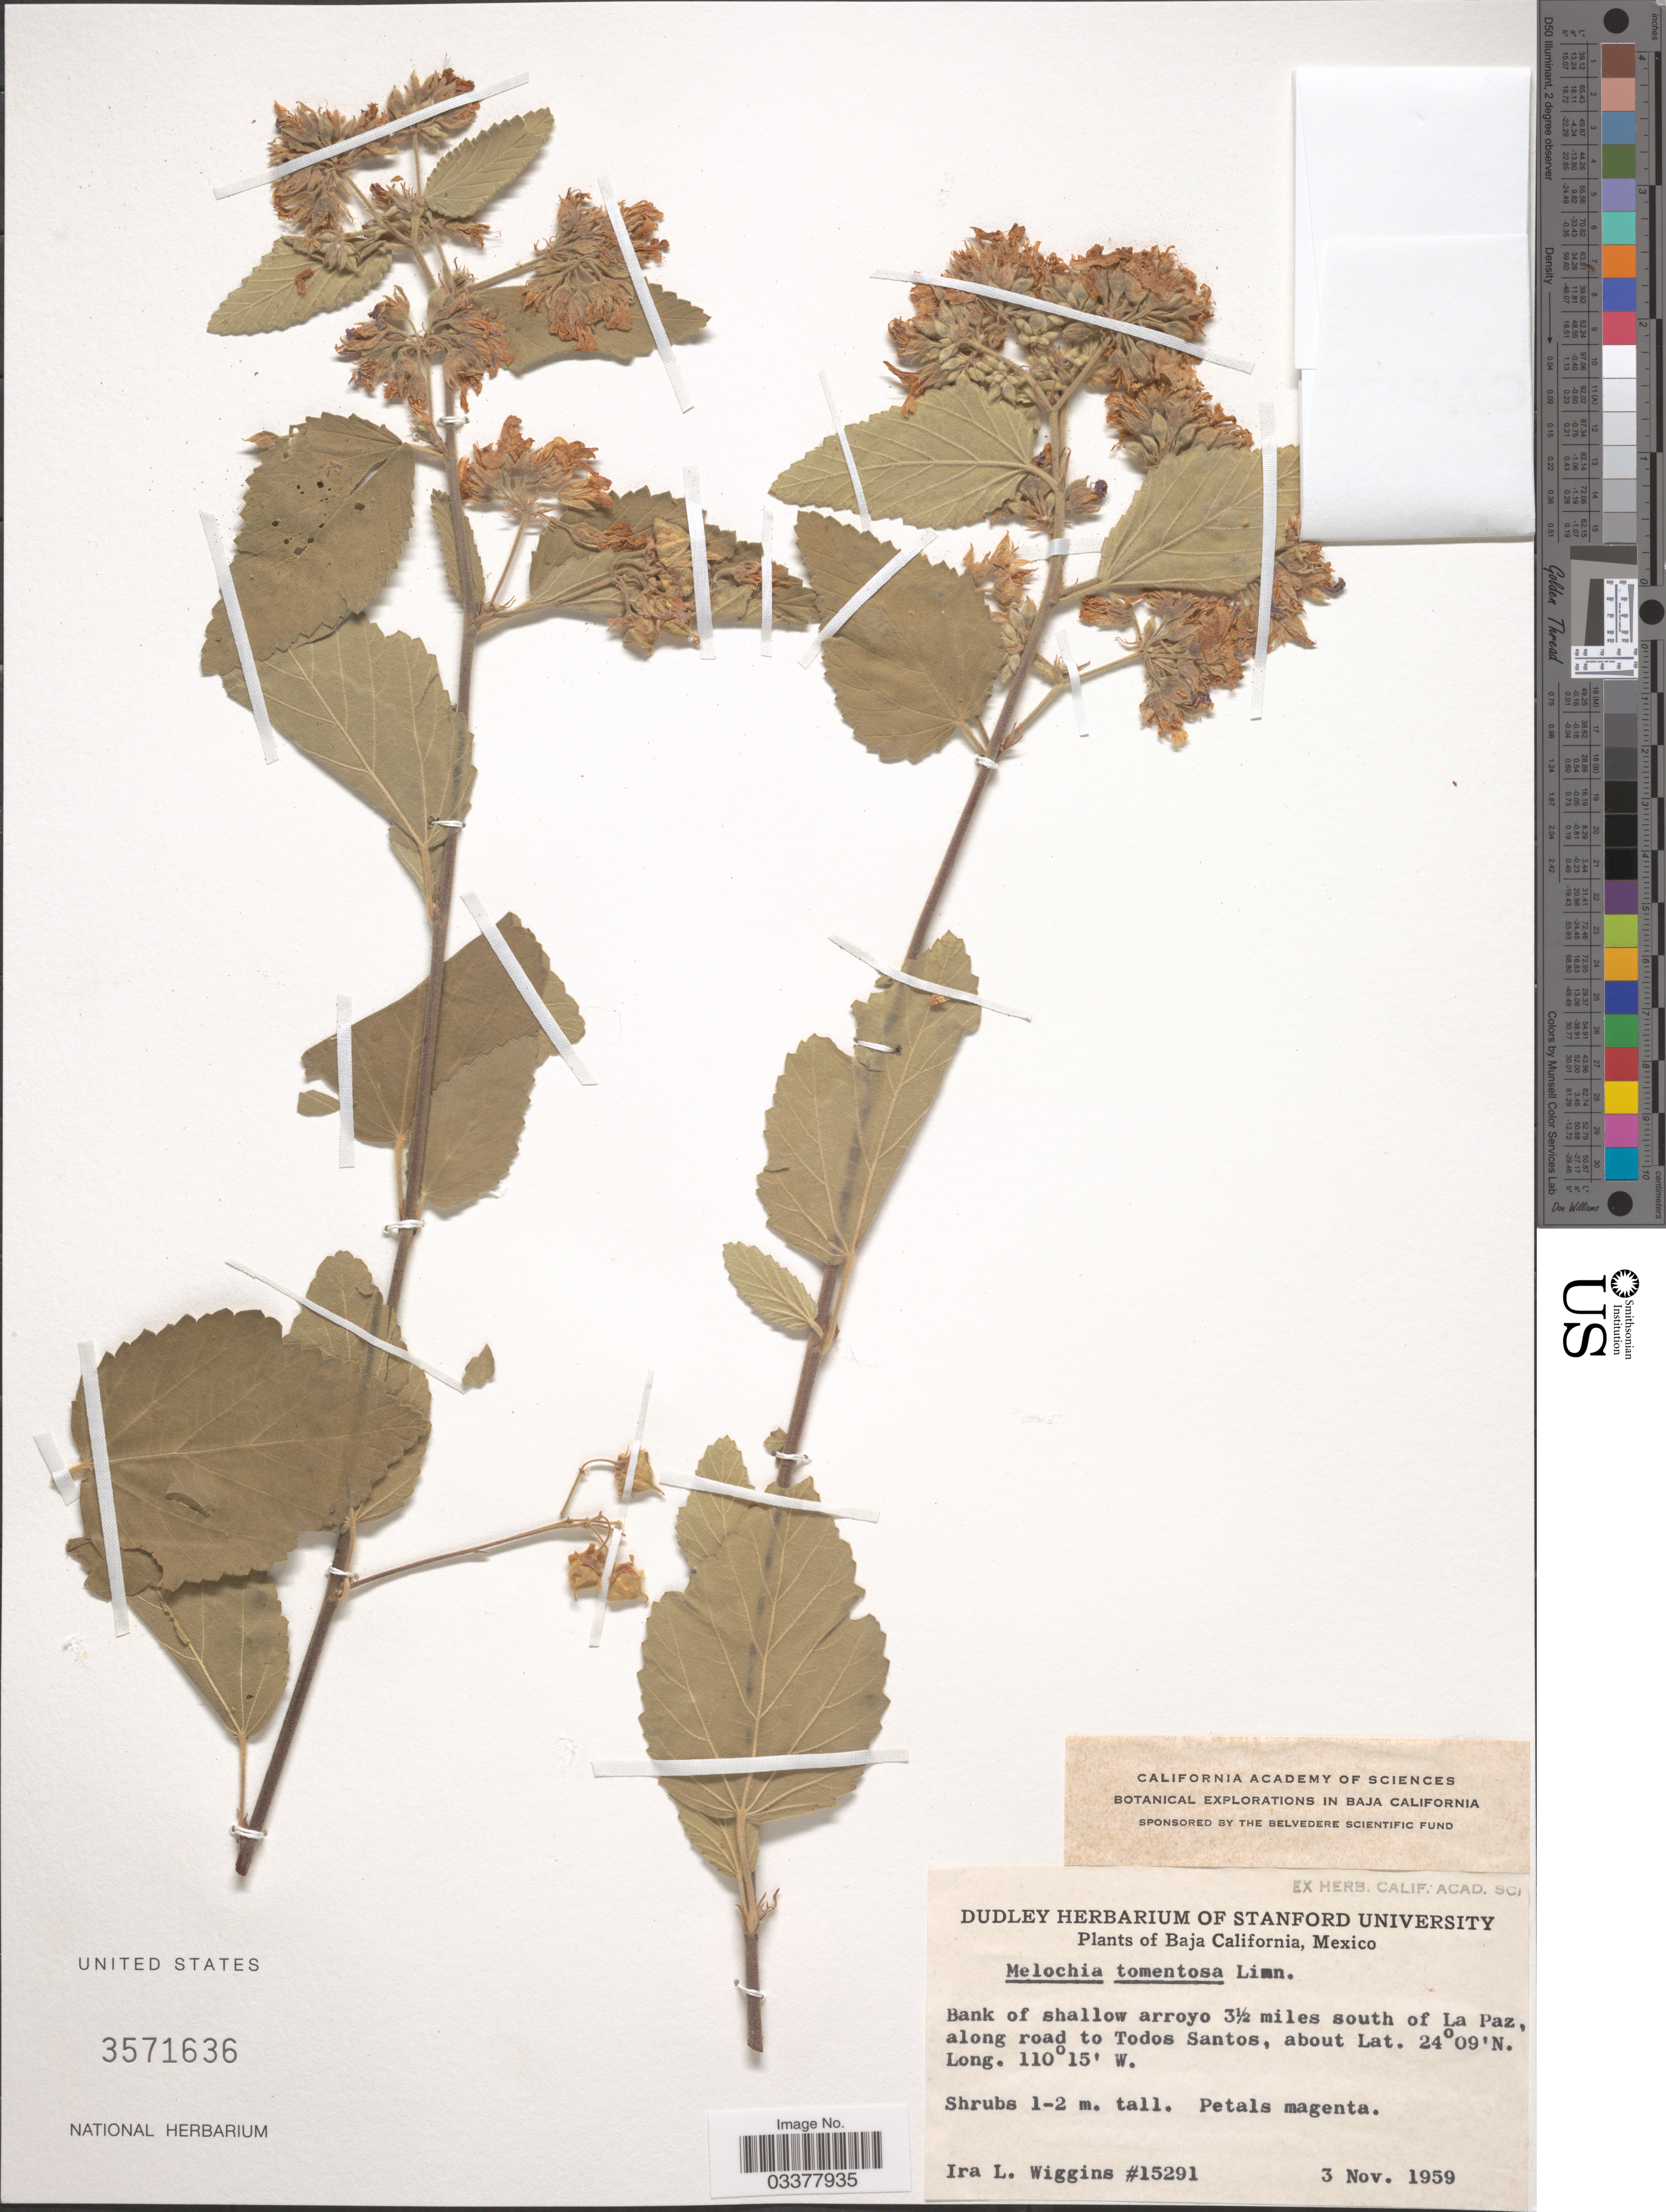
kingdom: Plantae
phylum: Tracheophyta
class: Magnoliopsida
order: Malvales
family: Malvaceae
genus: Melochia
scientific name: Melochia tomentosa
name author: L.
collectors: I. L. Wiggins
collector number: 15291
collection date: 1959-11-03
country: Mexico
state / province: Baja California Sur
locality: Bank of shallow arroyo 3½ miles south of La Paz, along road to Todos Santos.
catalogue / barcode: US 3571636